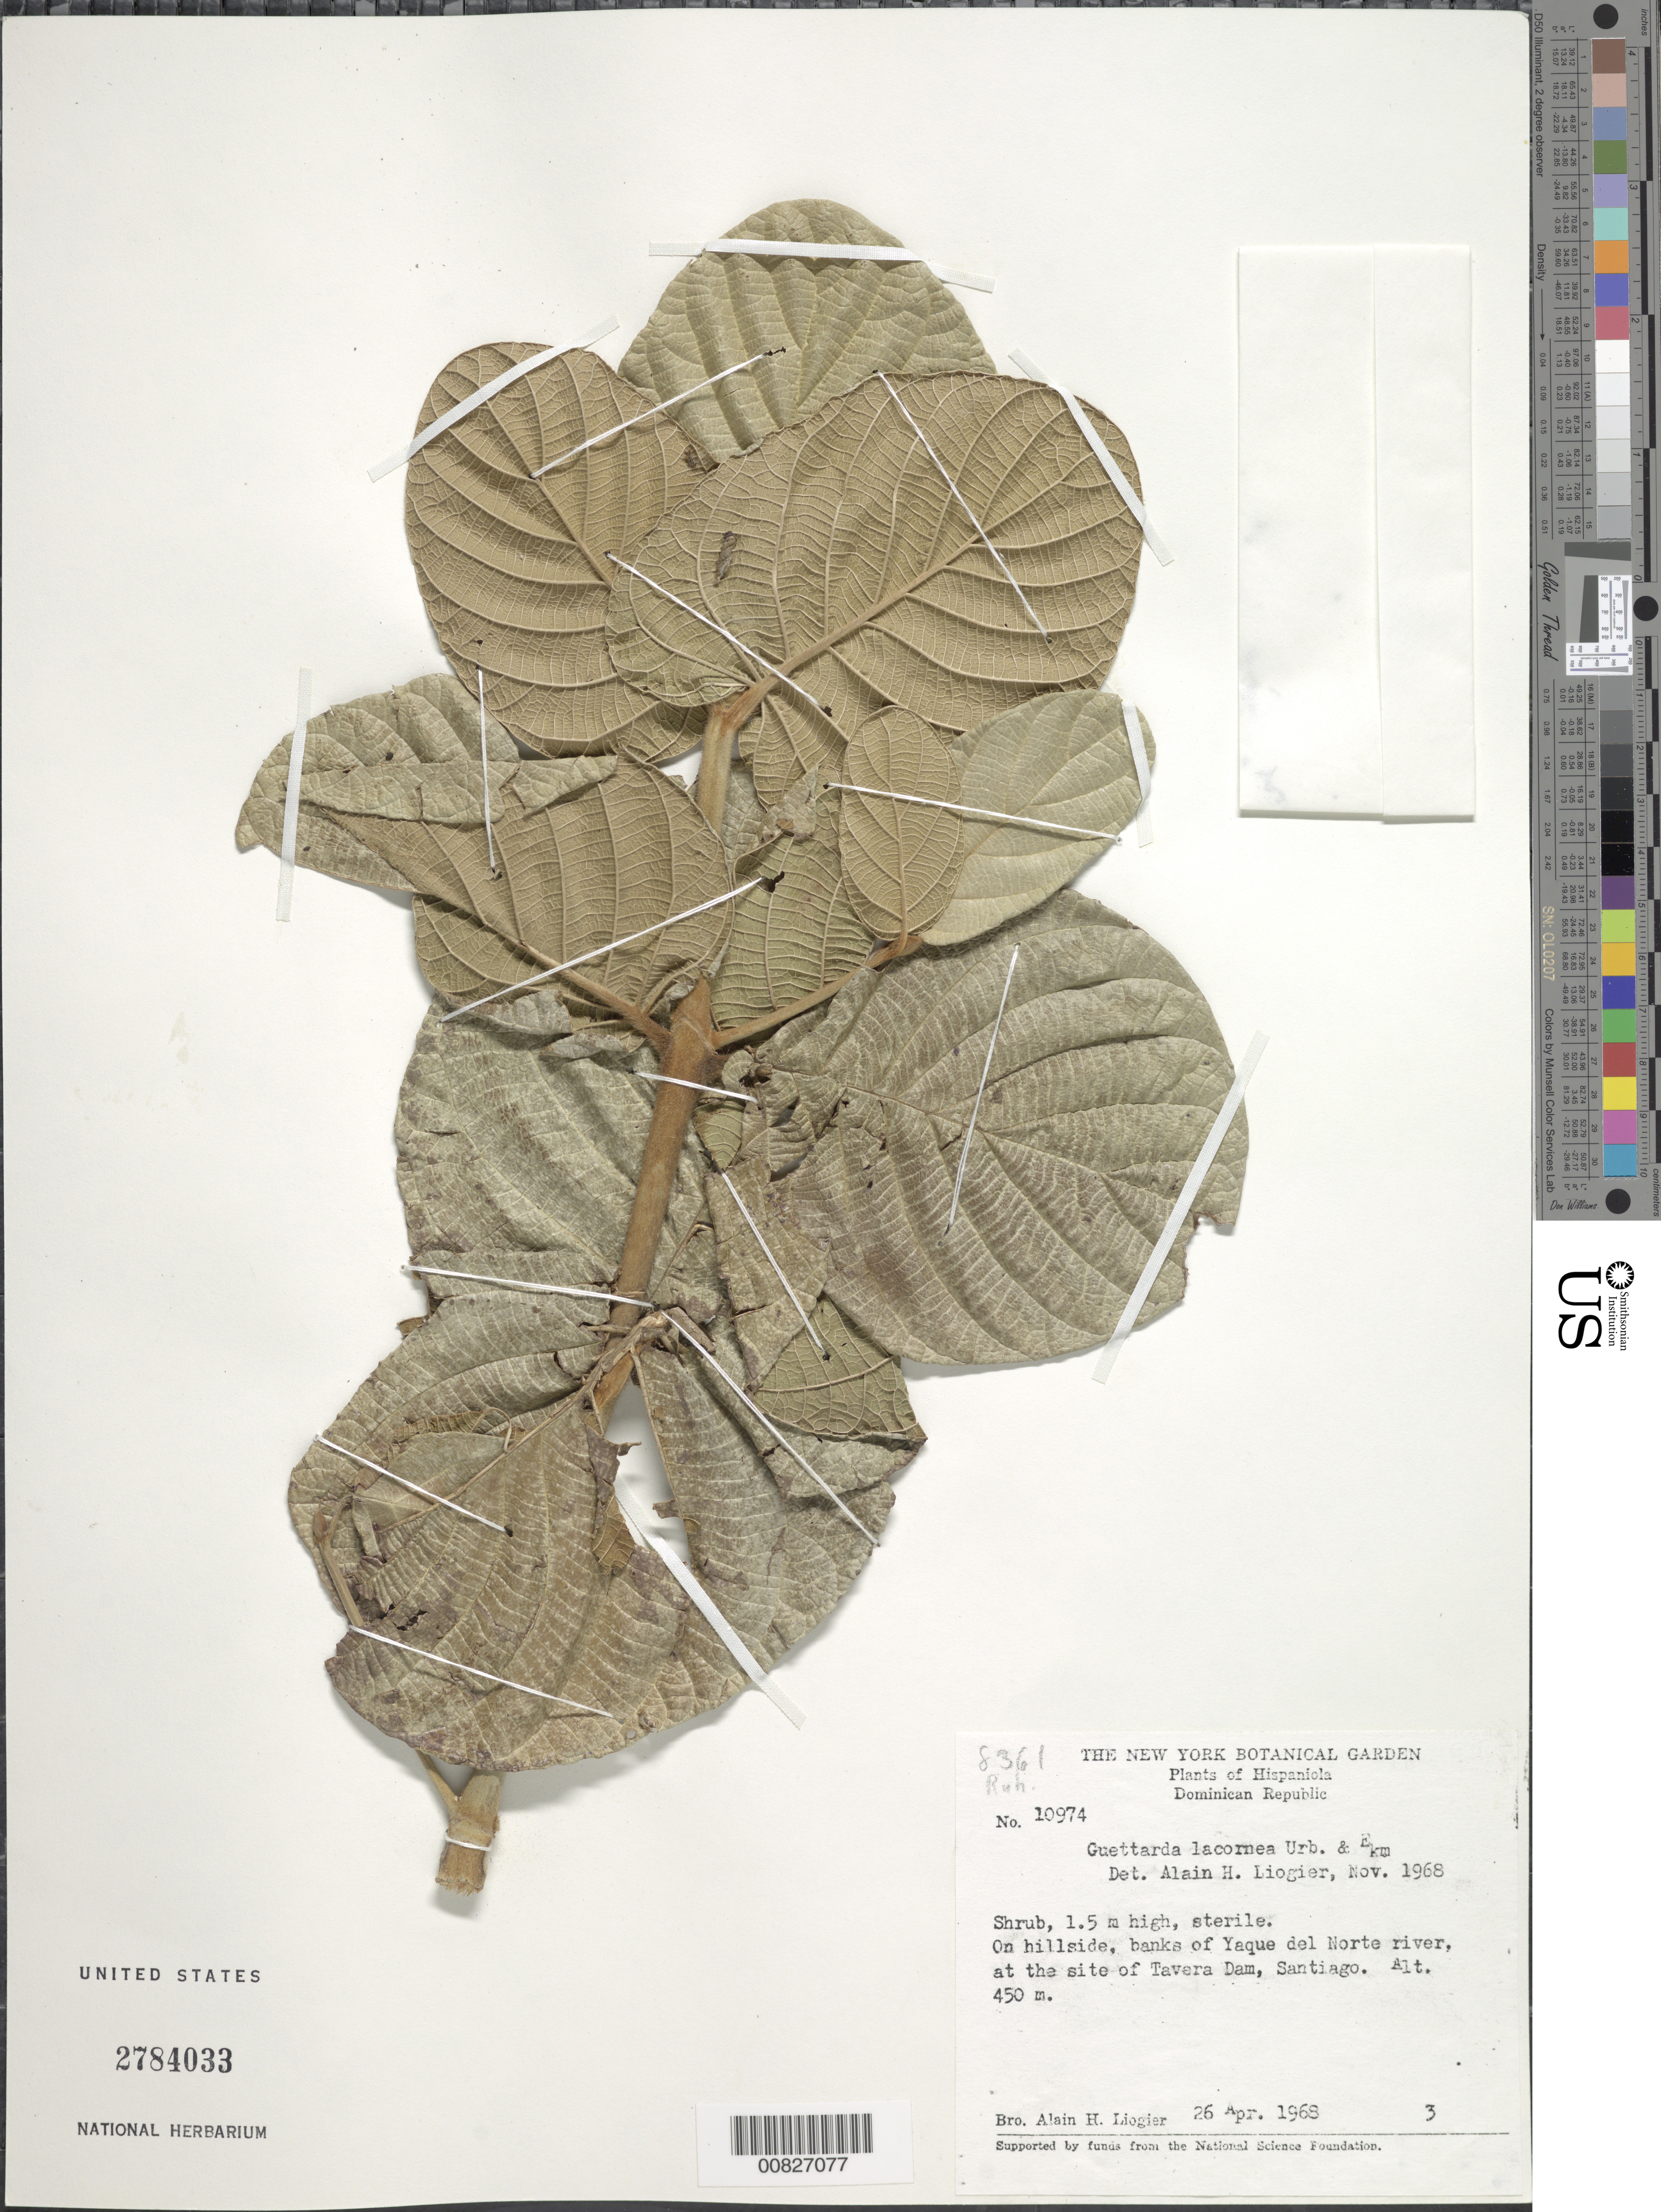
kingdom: Plantae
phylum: Tracheophyta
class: Magnoliopsida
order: Gentianales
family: Rubiaceae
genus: Guettarda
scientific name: Guettarda lacornea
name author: Urb. & Ekman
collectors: A. H. Liogier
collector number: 10974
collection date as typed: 26 Apr 1968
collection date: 1968-04-26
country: Dominican Republic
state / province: Santiago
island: Hispaniola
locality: Yaque del Norte River, at the site of Tavera Dam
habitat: On hllside of river banks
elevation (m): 450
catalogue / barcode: US 2784033